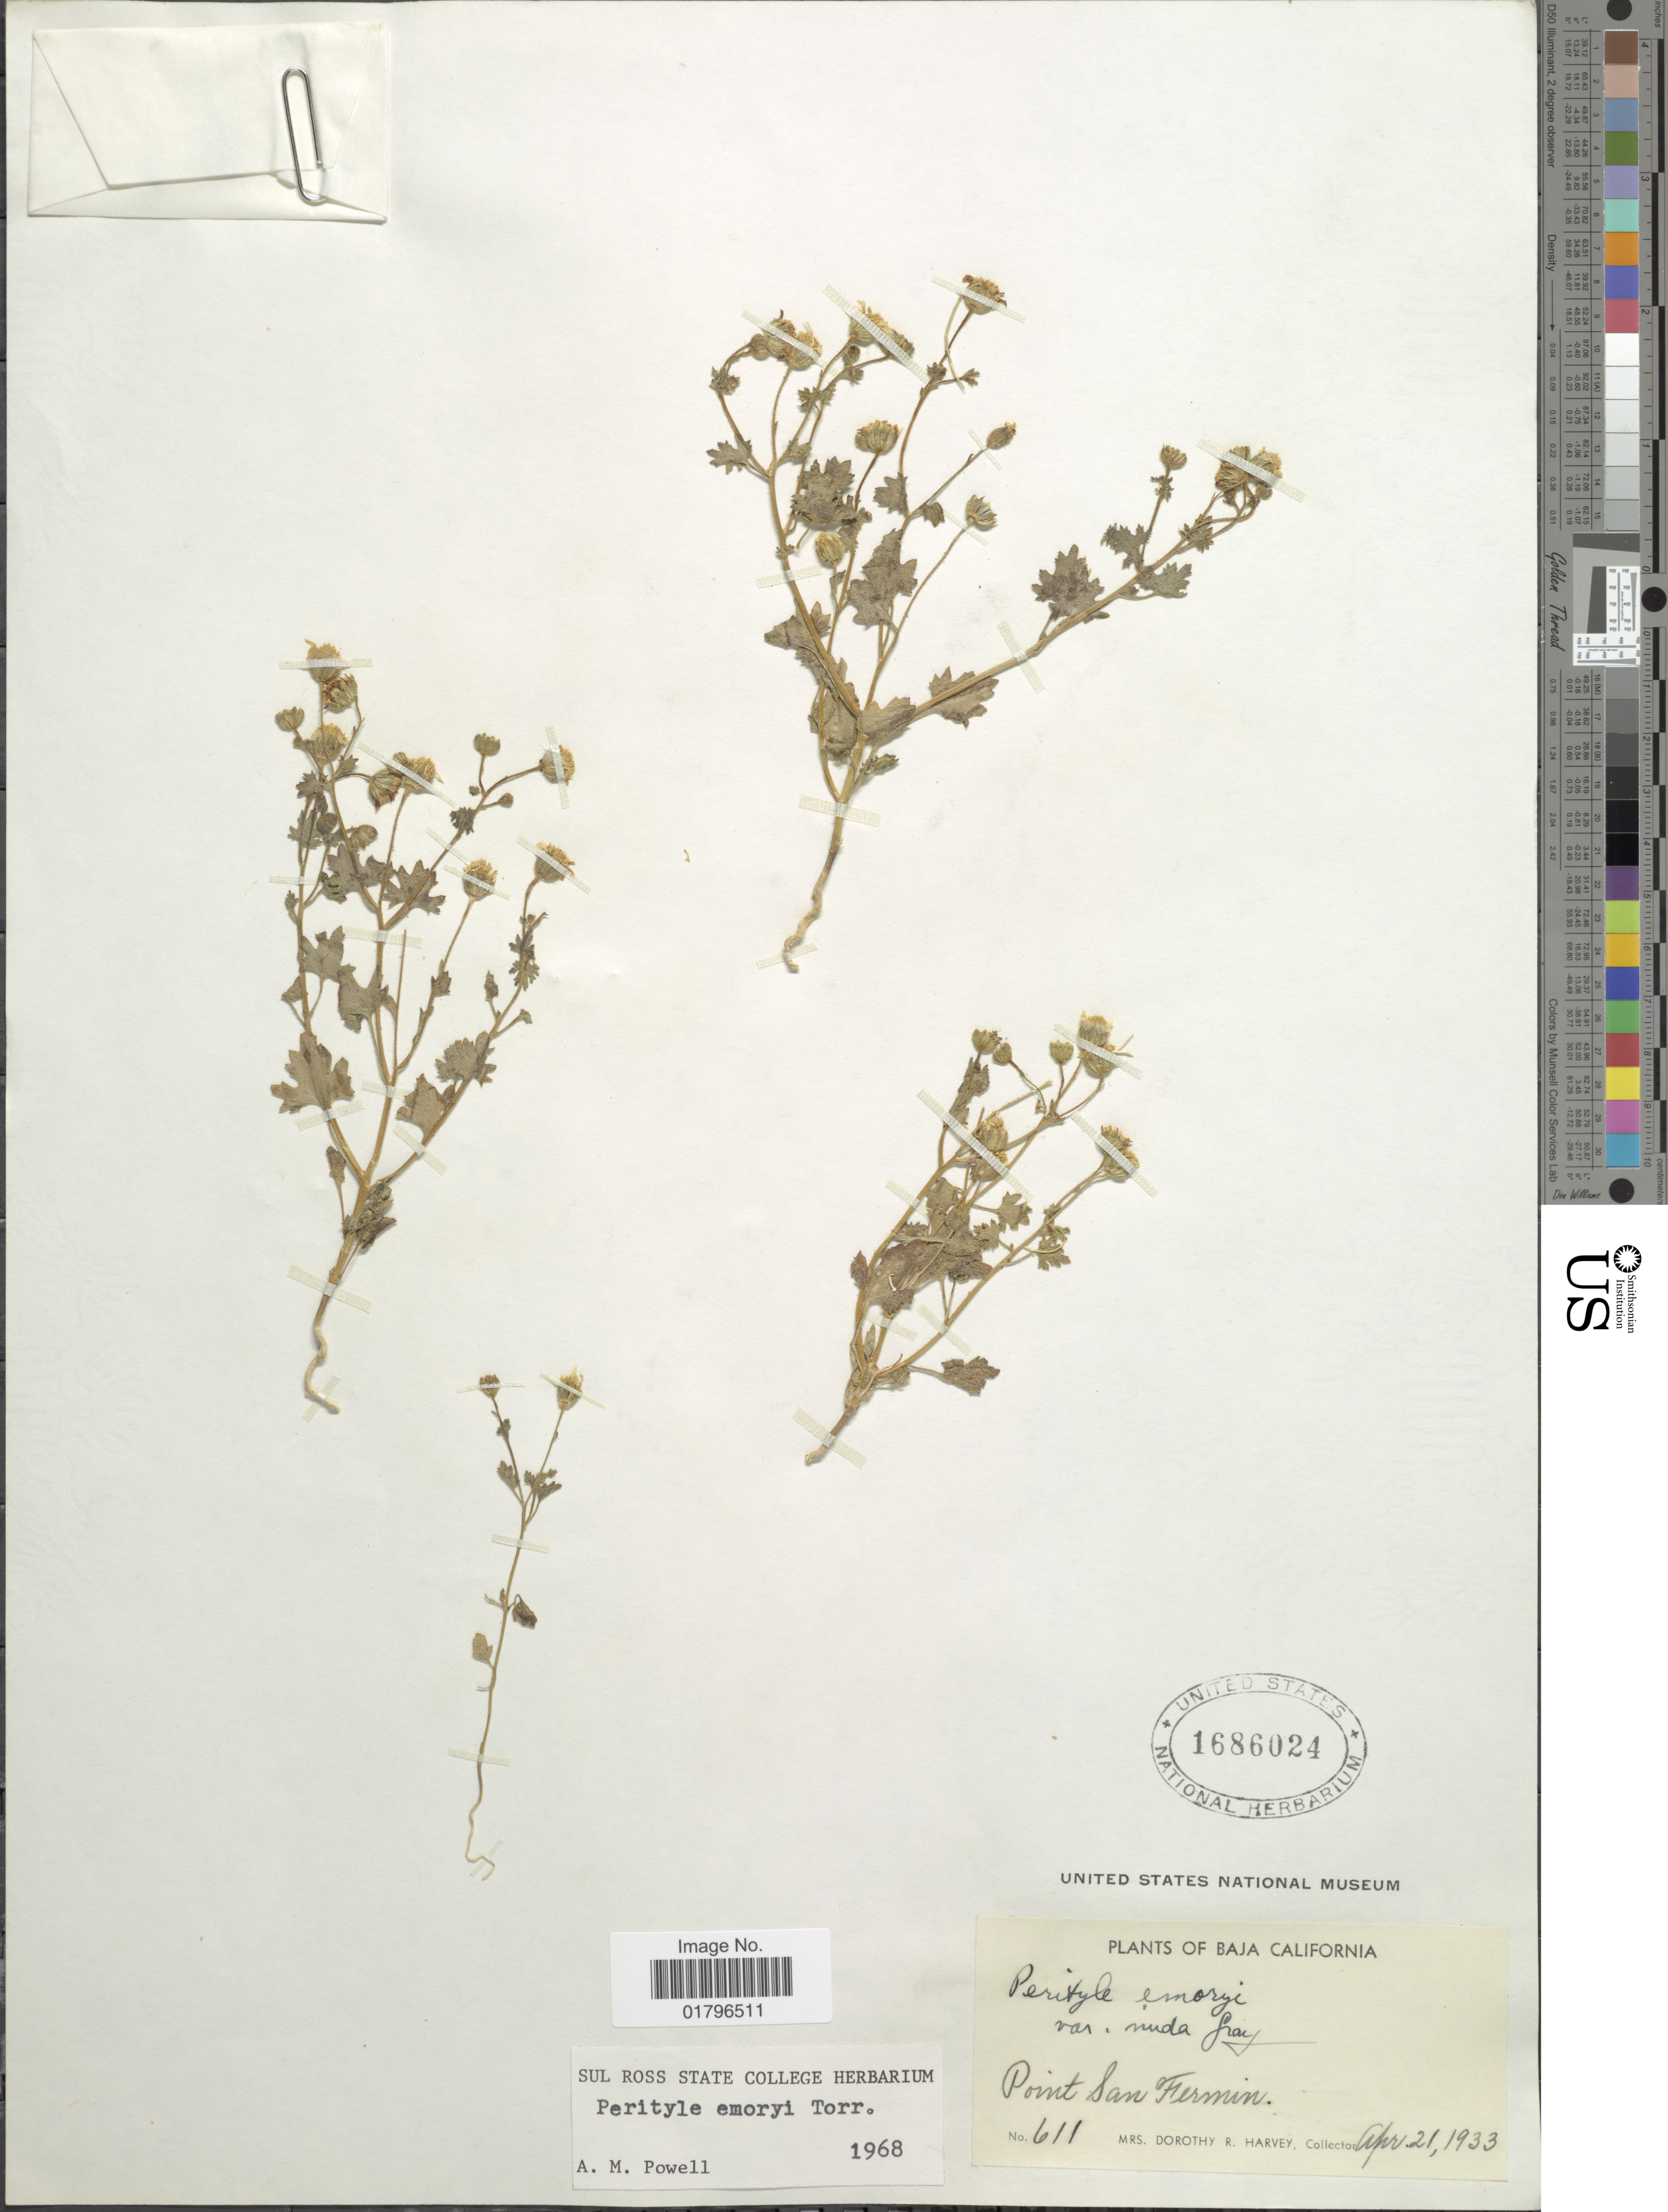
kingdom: Plantae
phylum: Tracheophyta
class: Magnoliopsida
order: Asterales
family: Asteraceae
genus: Perityle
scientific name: Perityle emoryi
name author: Torr.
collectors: Harvey, Mrs. D. R.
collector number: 611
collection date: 1933-04-21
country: Mexico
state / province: Baja California Sur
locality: Point San Fermin.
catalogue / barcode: US 1686024